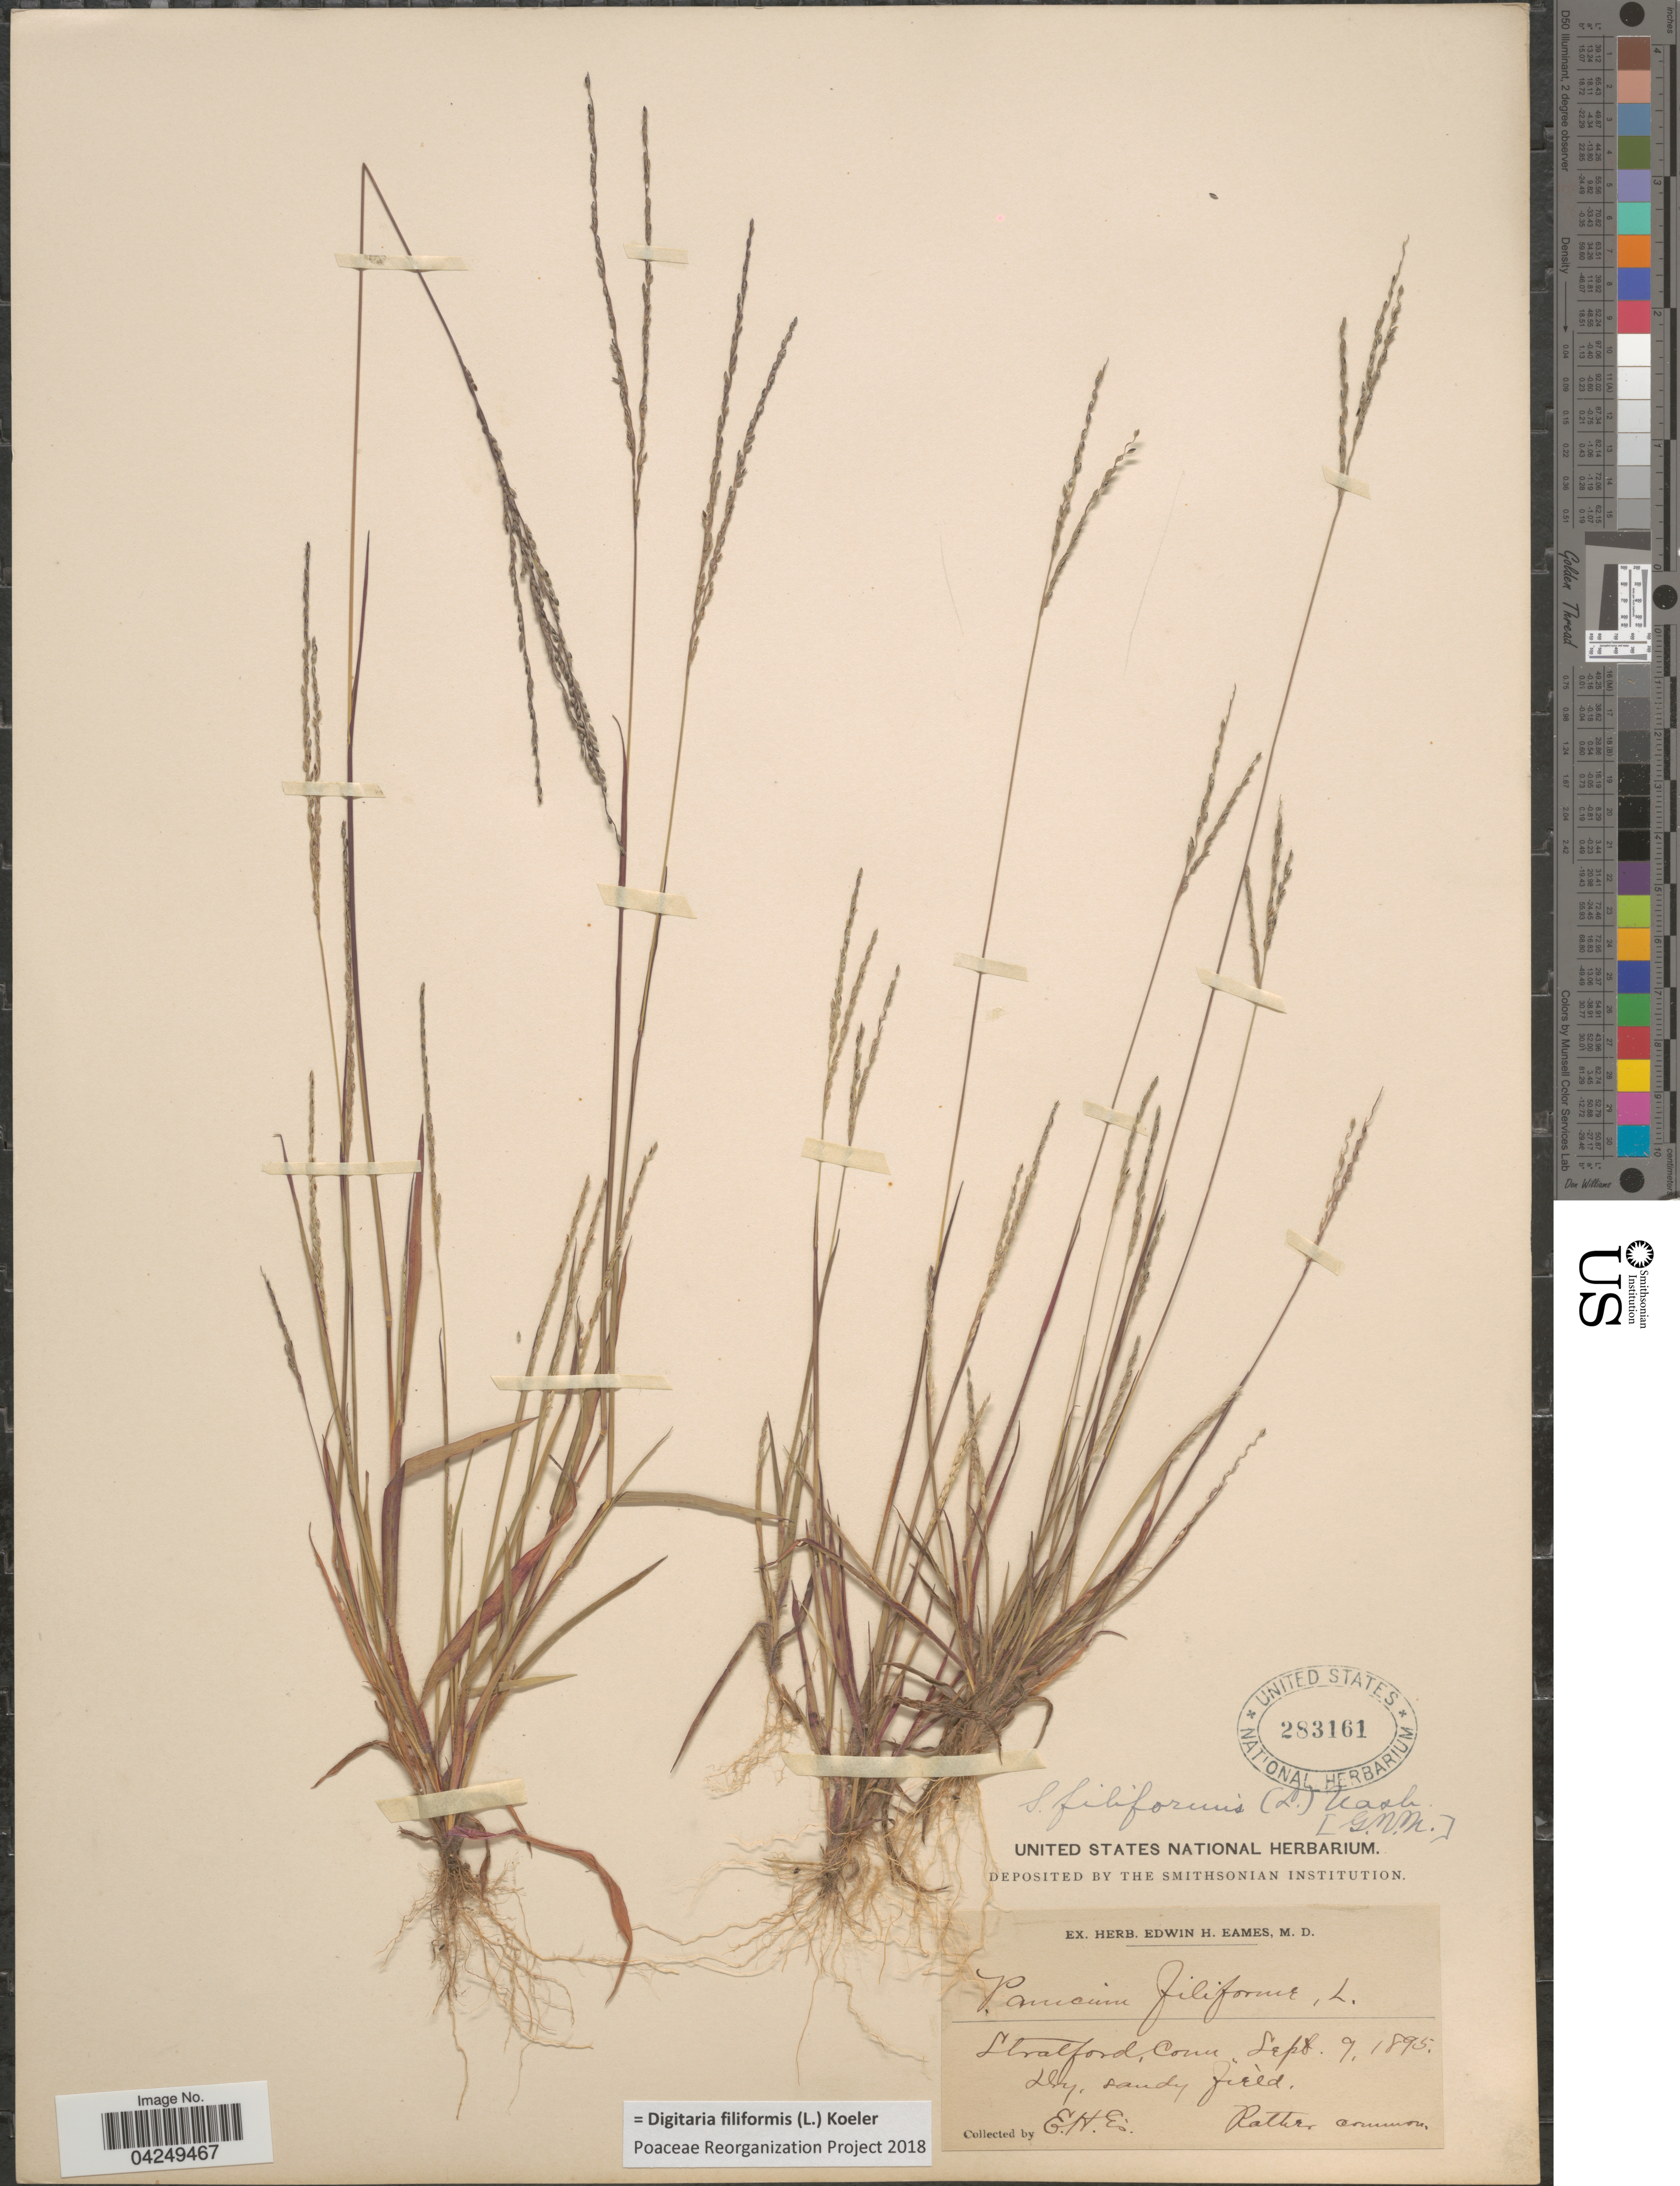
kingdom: Plantae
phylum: Tracheophyta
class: Liliopsida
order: Poales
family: Poaceae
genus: Digitaria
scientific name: Digitaria filiformis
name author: (L.) Koeler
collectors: E. H. Eames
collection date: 1895-09-09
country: United States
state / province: Connecticut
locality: Stratford. Dy, sandy field.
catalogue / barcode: US 283161